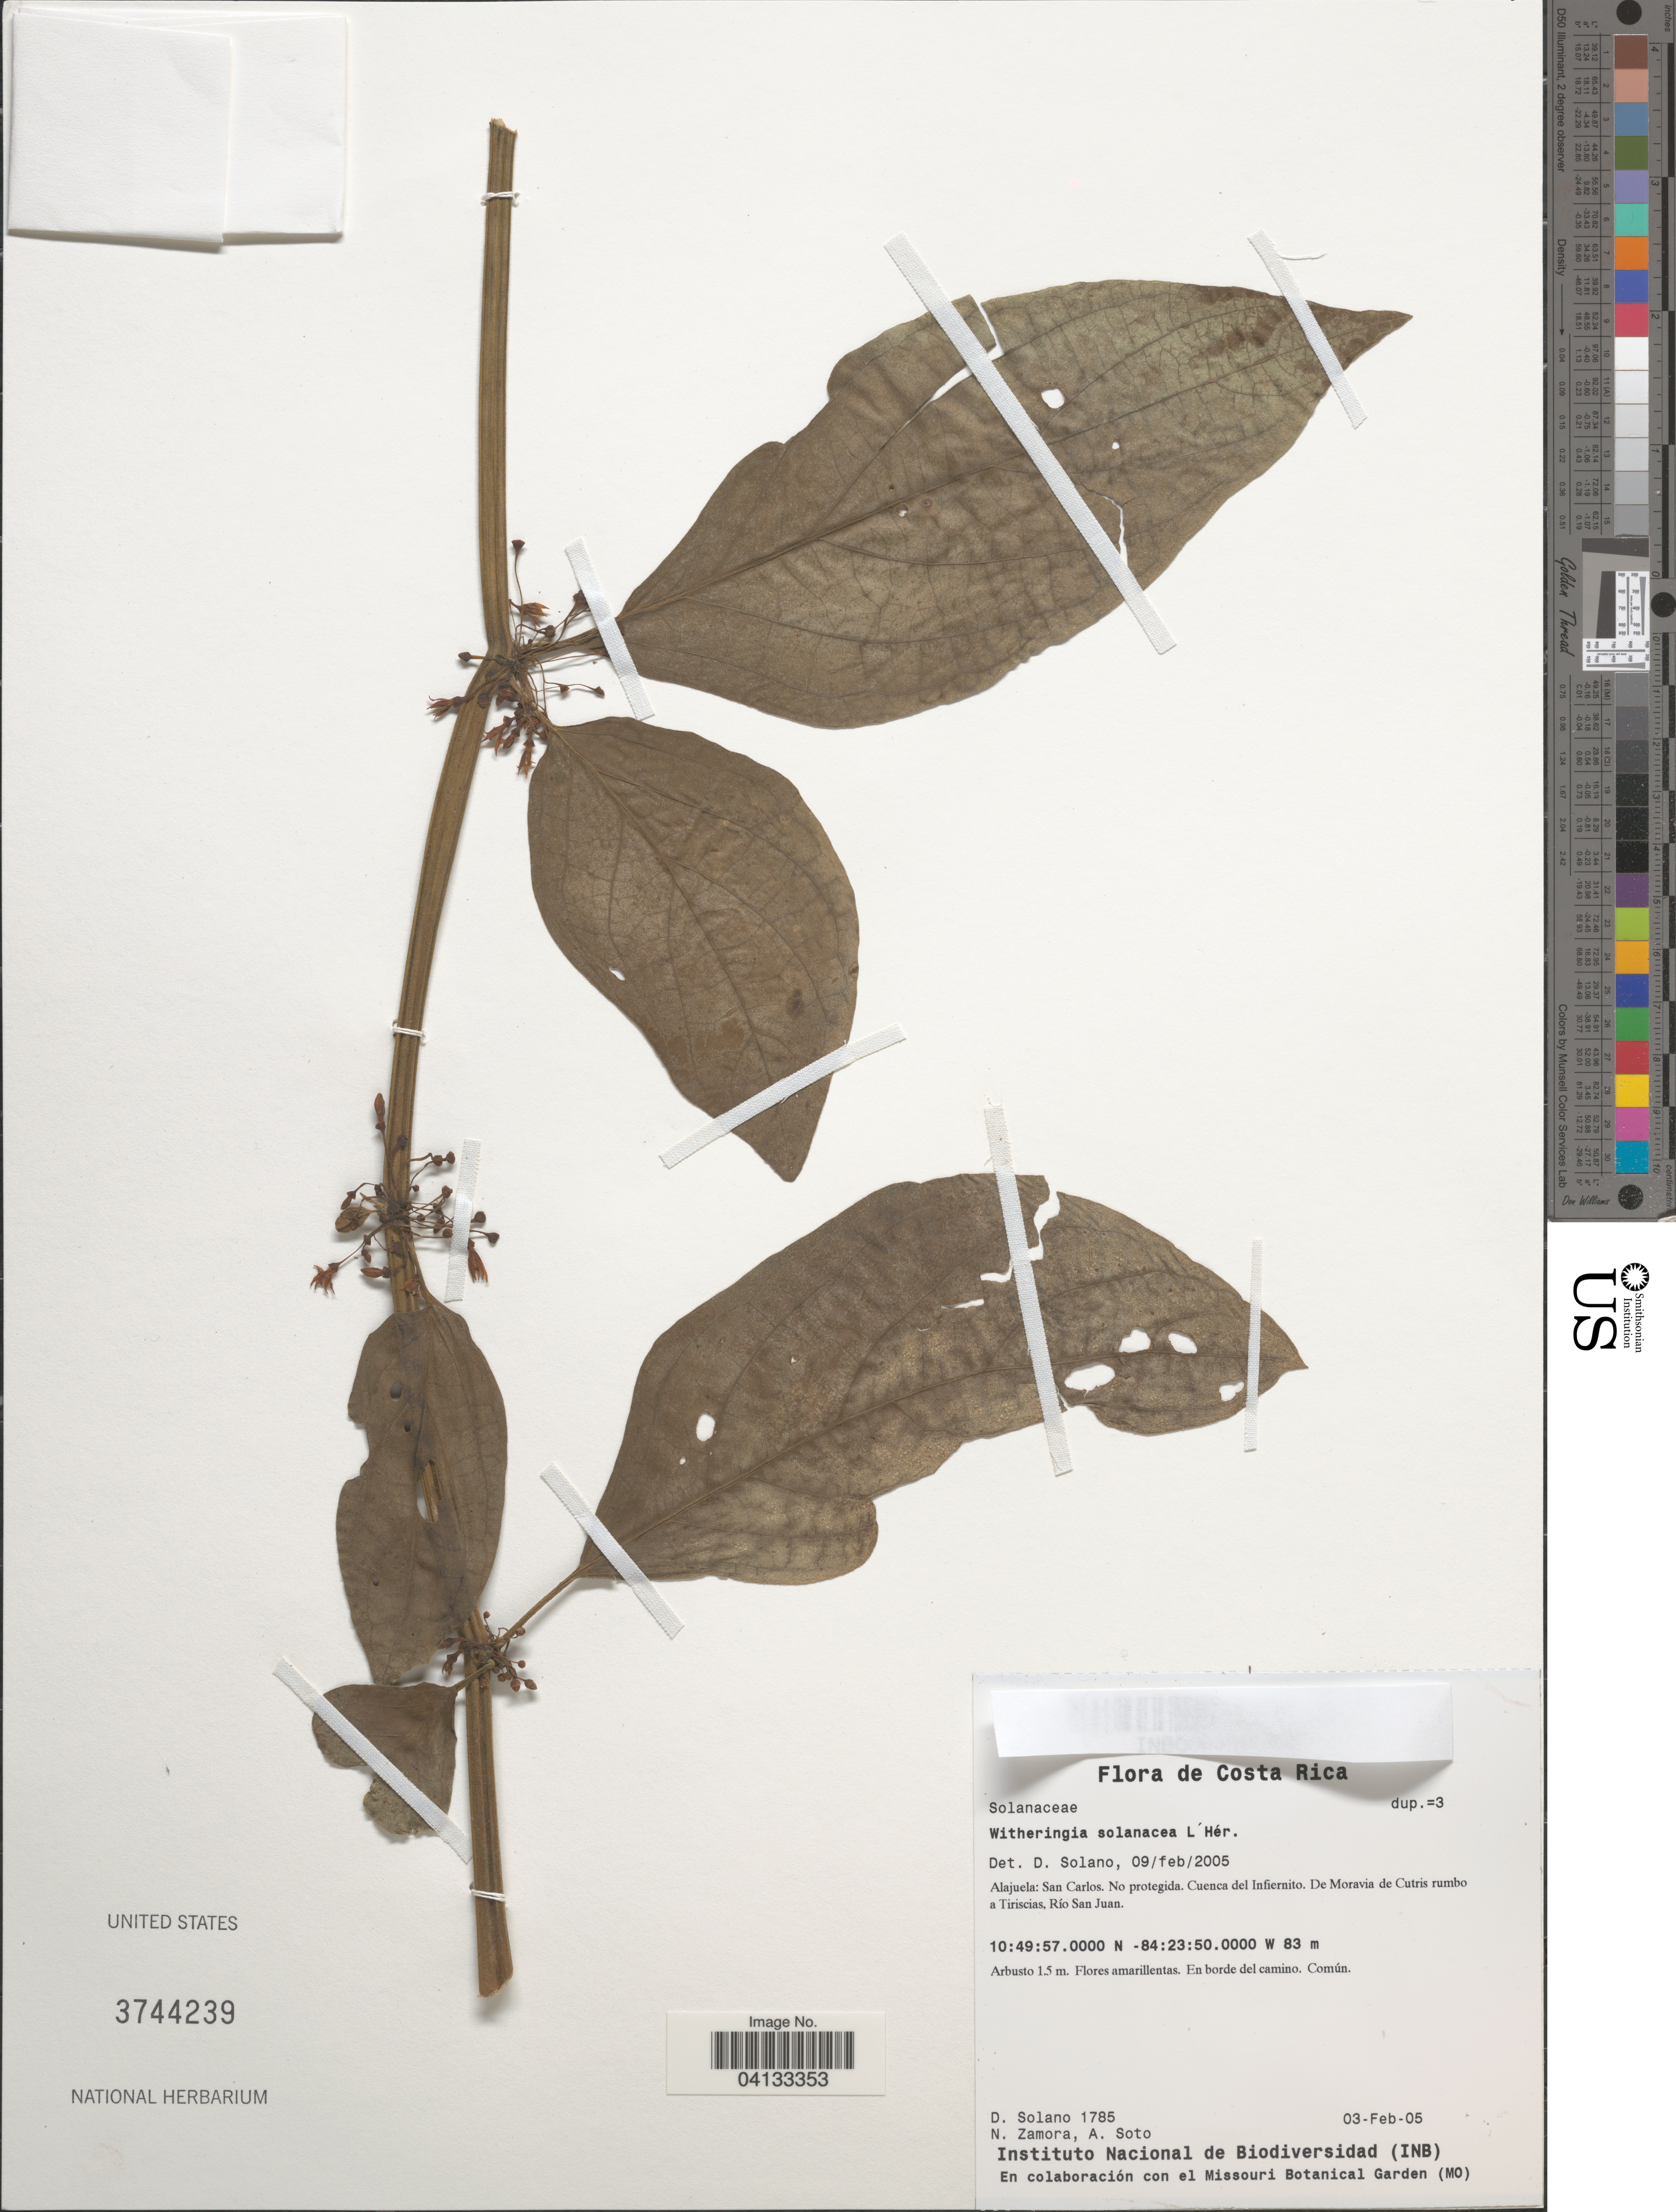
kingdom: Plantae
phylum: Tracheophyta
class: Magnoliopsida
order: Solanales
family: Solanaceae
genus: Witheringia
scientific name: Witheringia solanacea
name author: L'Hér.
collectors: D. Solano, N. Zamora & A. Soto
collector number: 1785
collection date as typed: Transcribed d/m/y: 3/2/5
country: Costa Rica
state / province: Alajuela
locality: San Carlos. No protegida. Cuenca del Infiernito. De Moravia de Cutris rumbo a Tiriscias, Río San Juan.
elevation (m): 83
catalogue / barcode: US 3744239